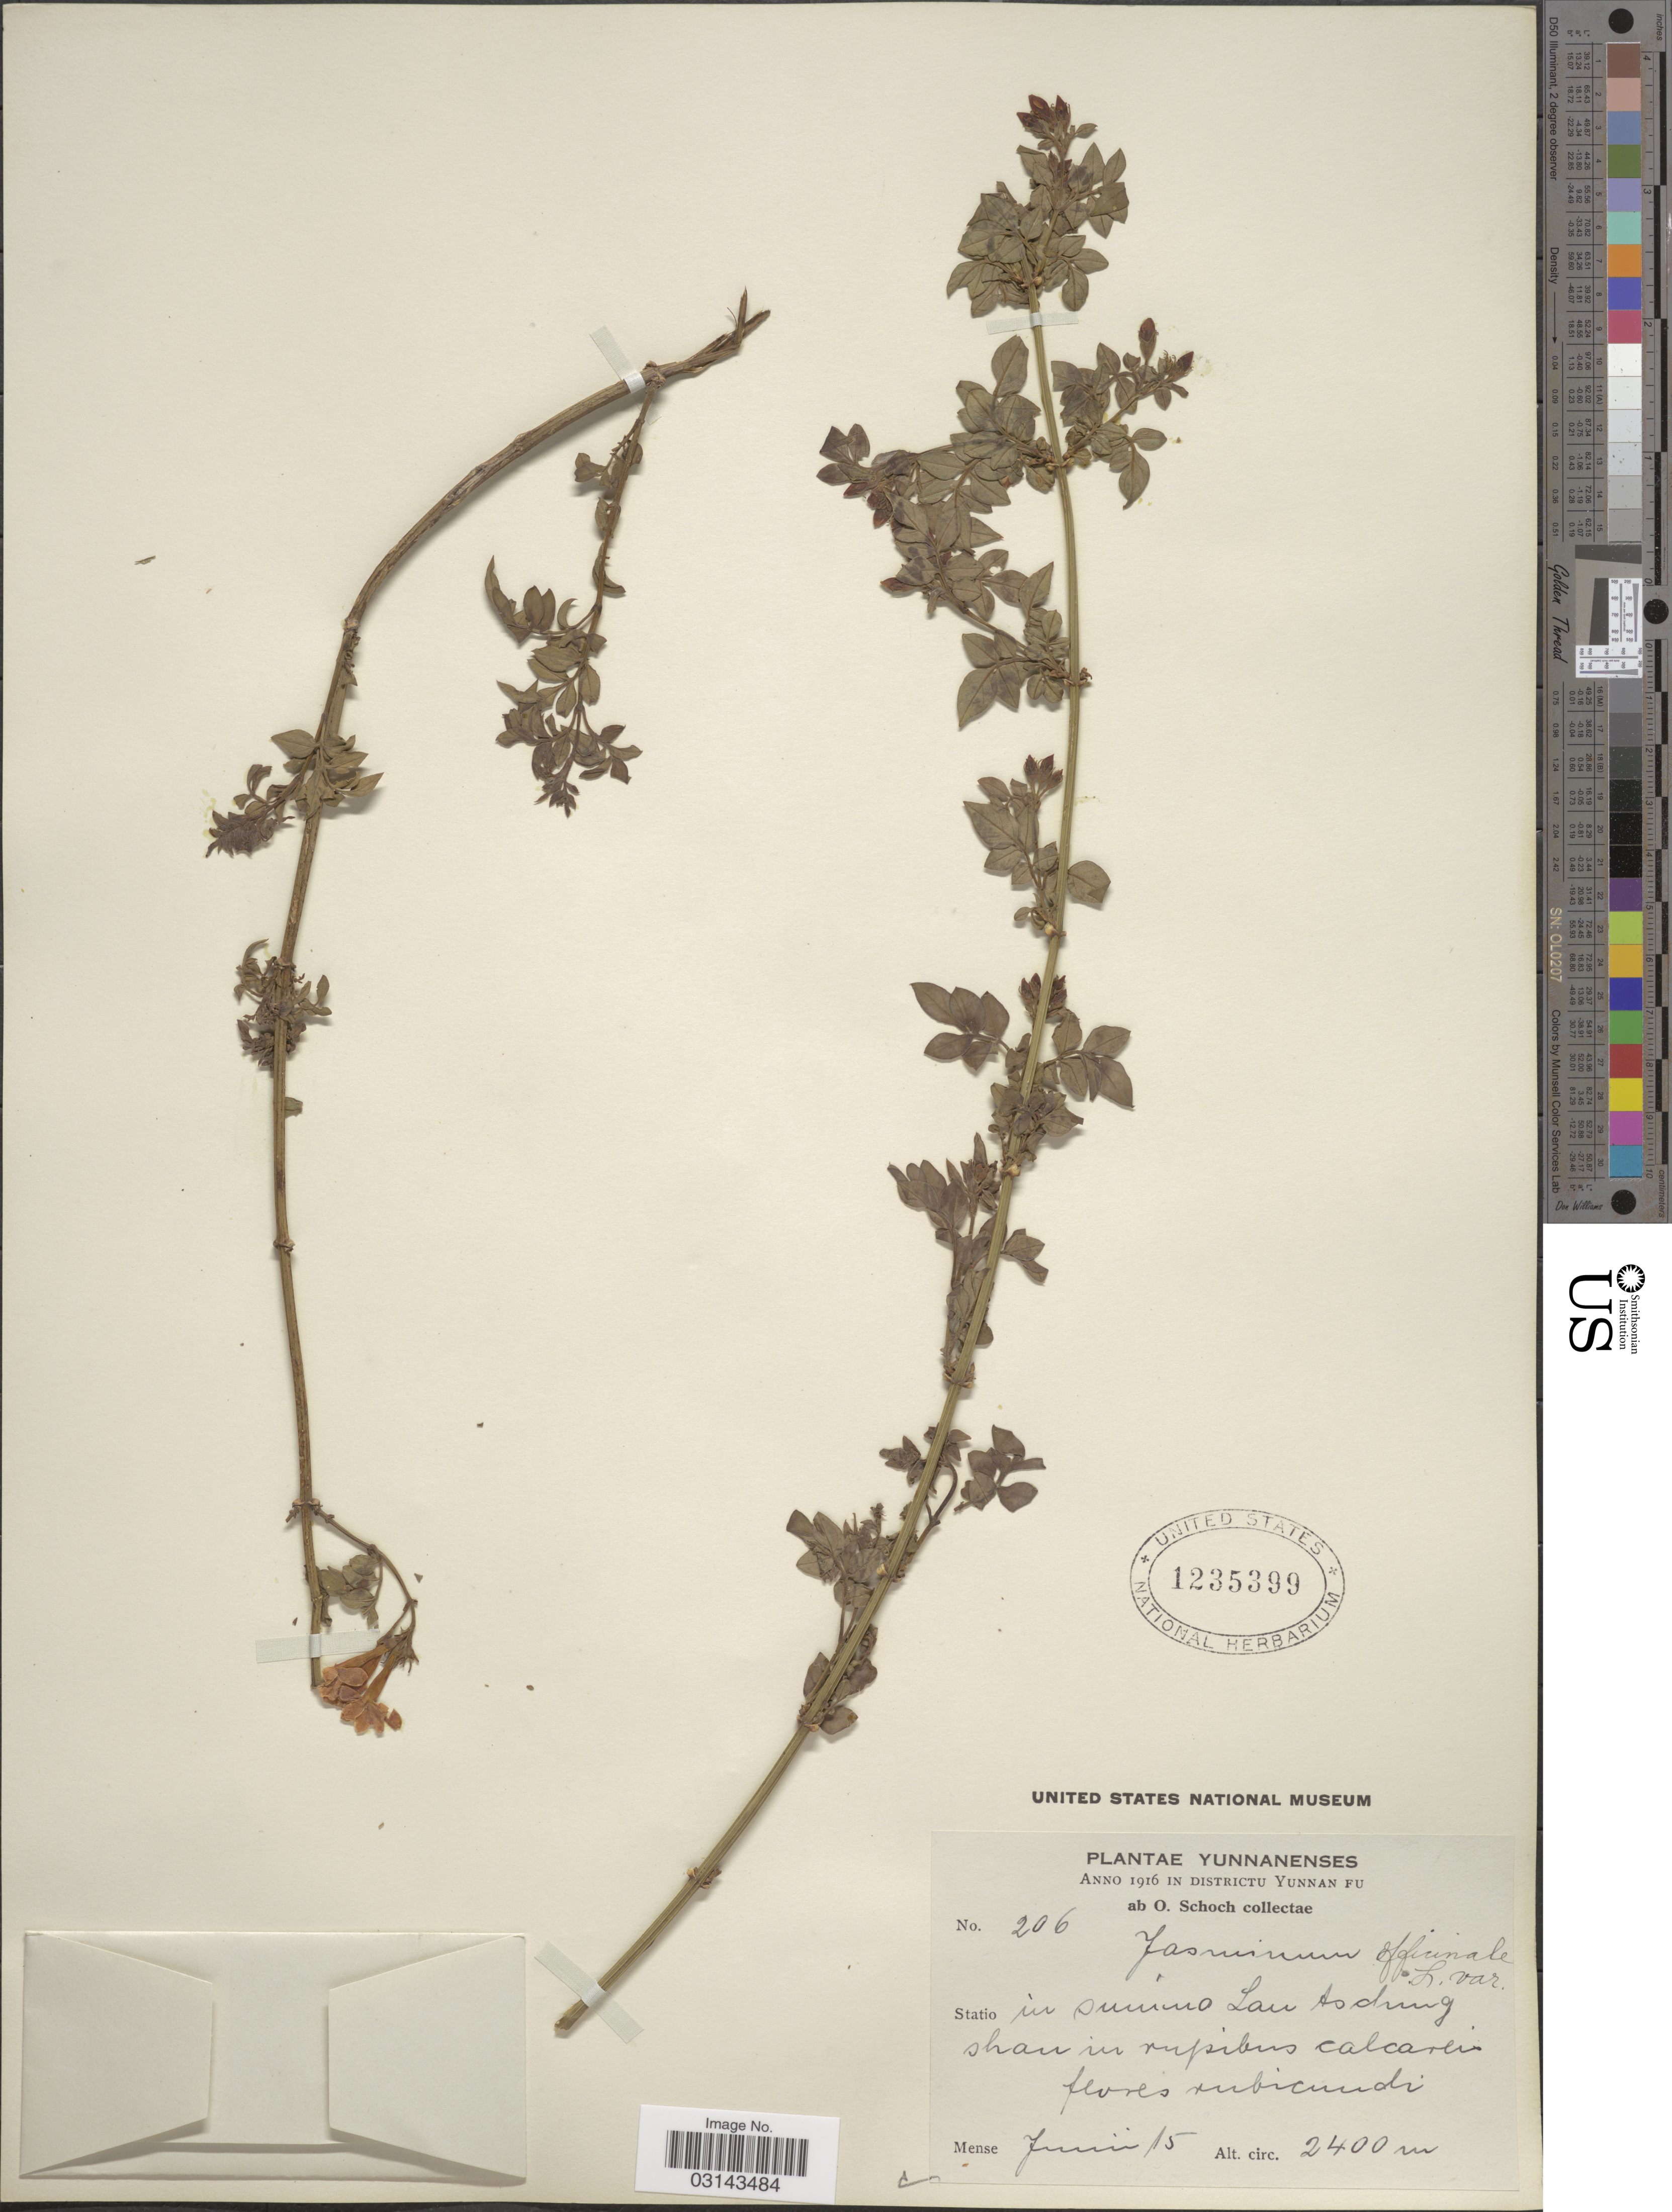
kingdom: Plantae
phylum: Tracheophyta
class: Magnoliopsida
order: Lamiales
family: Oleaceae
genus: Jasminum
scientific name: Jasminum officinale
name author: L.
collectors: O. Schoch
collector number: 206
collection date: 1916-06-15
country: China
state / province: Yunnan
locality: Districtu Yunnan Fu. In sumono [interpreted] Lau Aschung [interpreted] shan.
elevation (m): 2400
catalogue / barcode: US 1235399